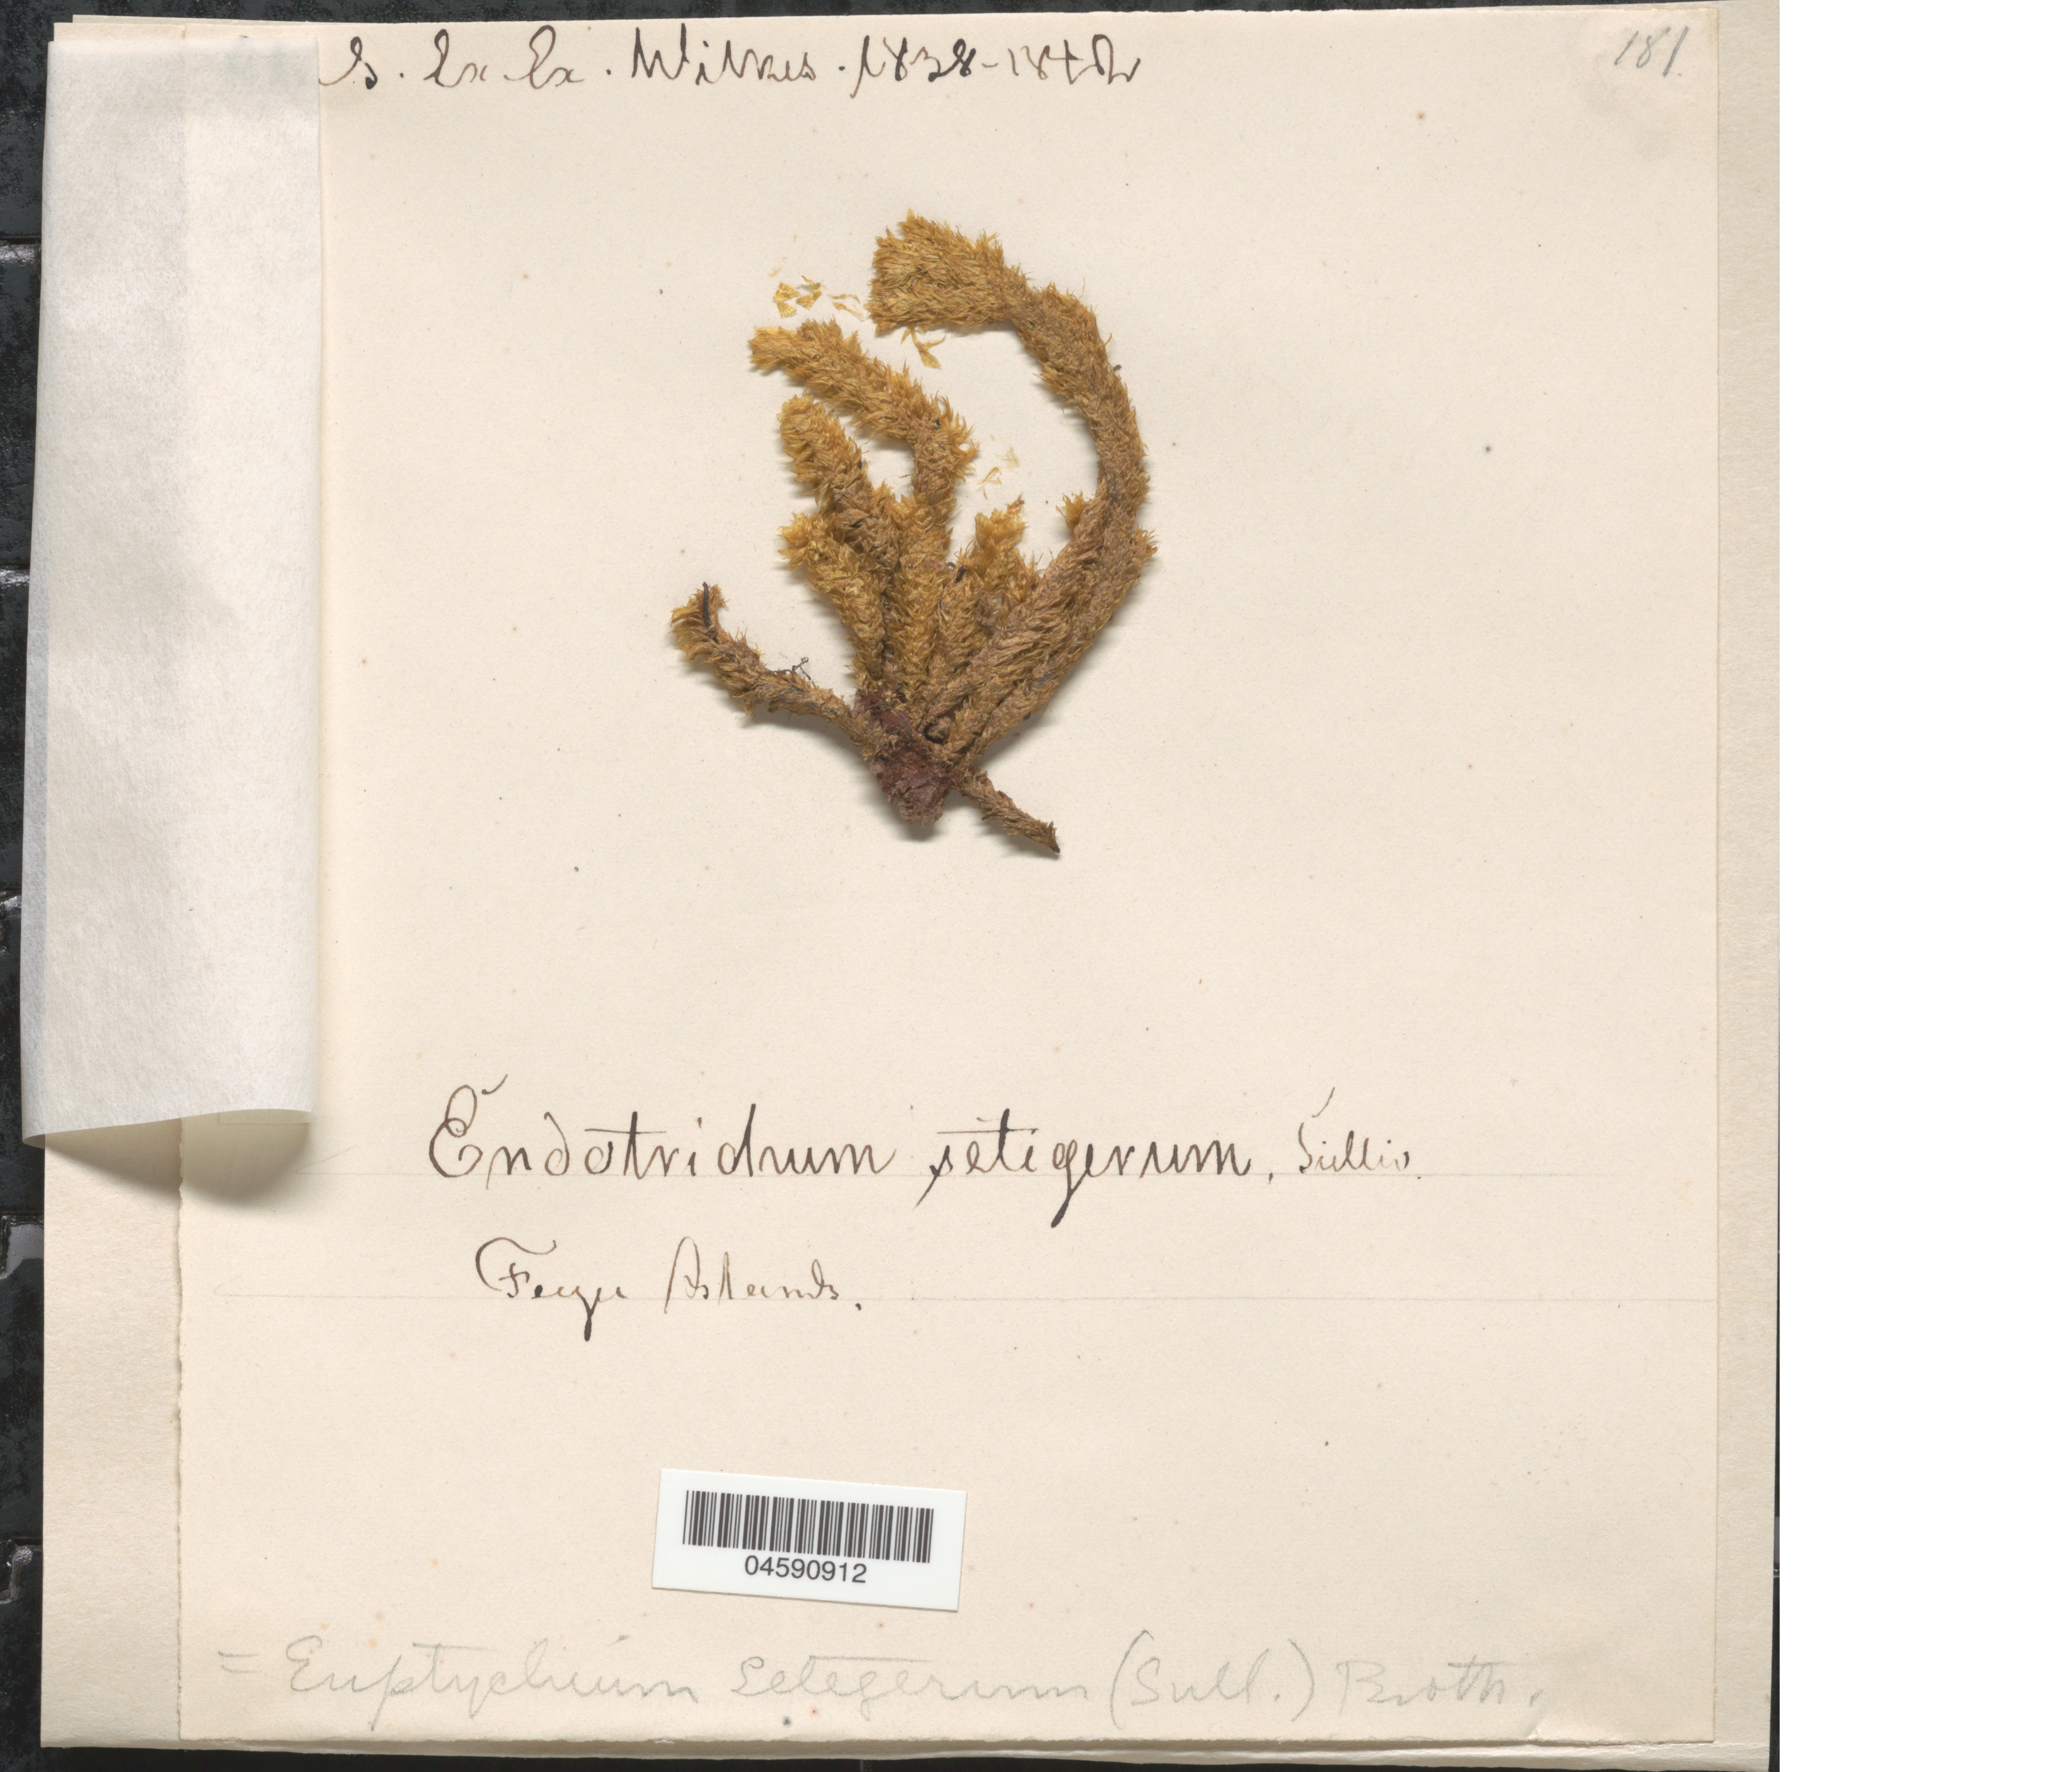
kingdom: Plantae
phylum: Bryophyta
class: Bryopsida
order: Hypnales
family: Pterobryaceae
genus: Euptychium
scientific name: Euptychium setigerum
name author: (Sull.) Broth.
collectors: Wilkes Explor. Exped.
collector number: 181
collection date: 1838/1842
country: Fiji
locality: Feejee Islands.